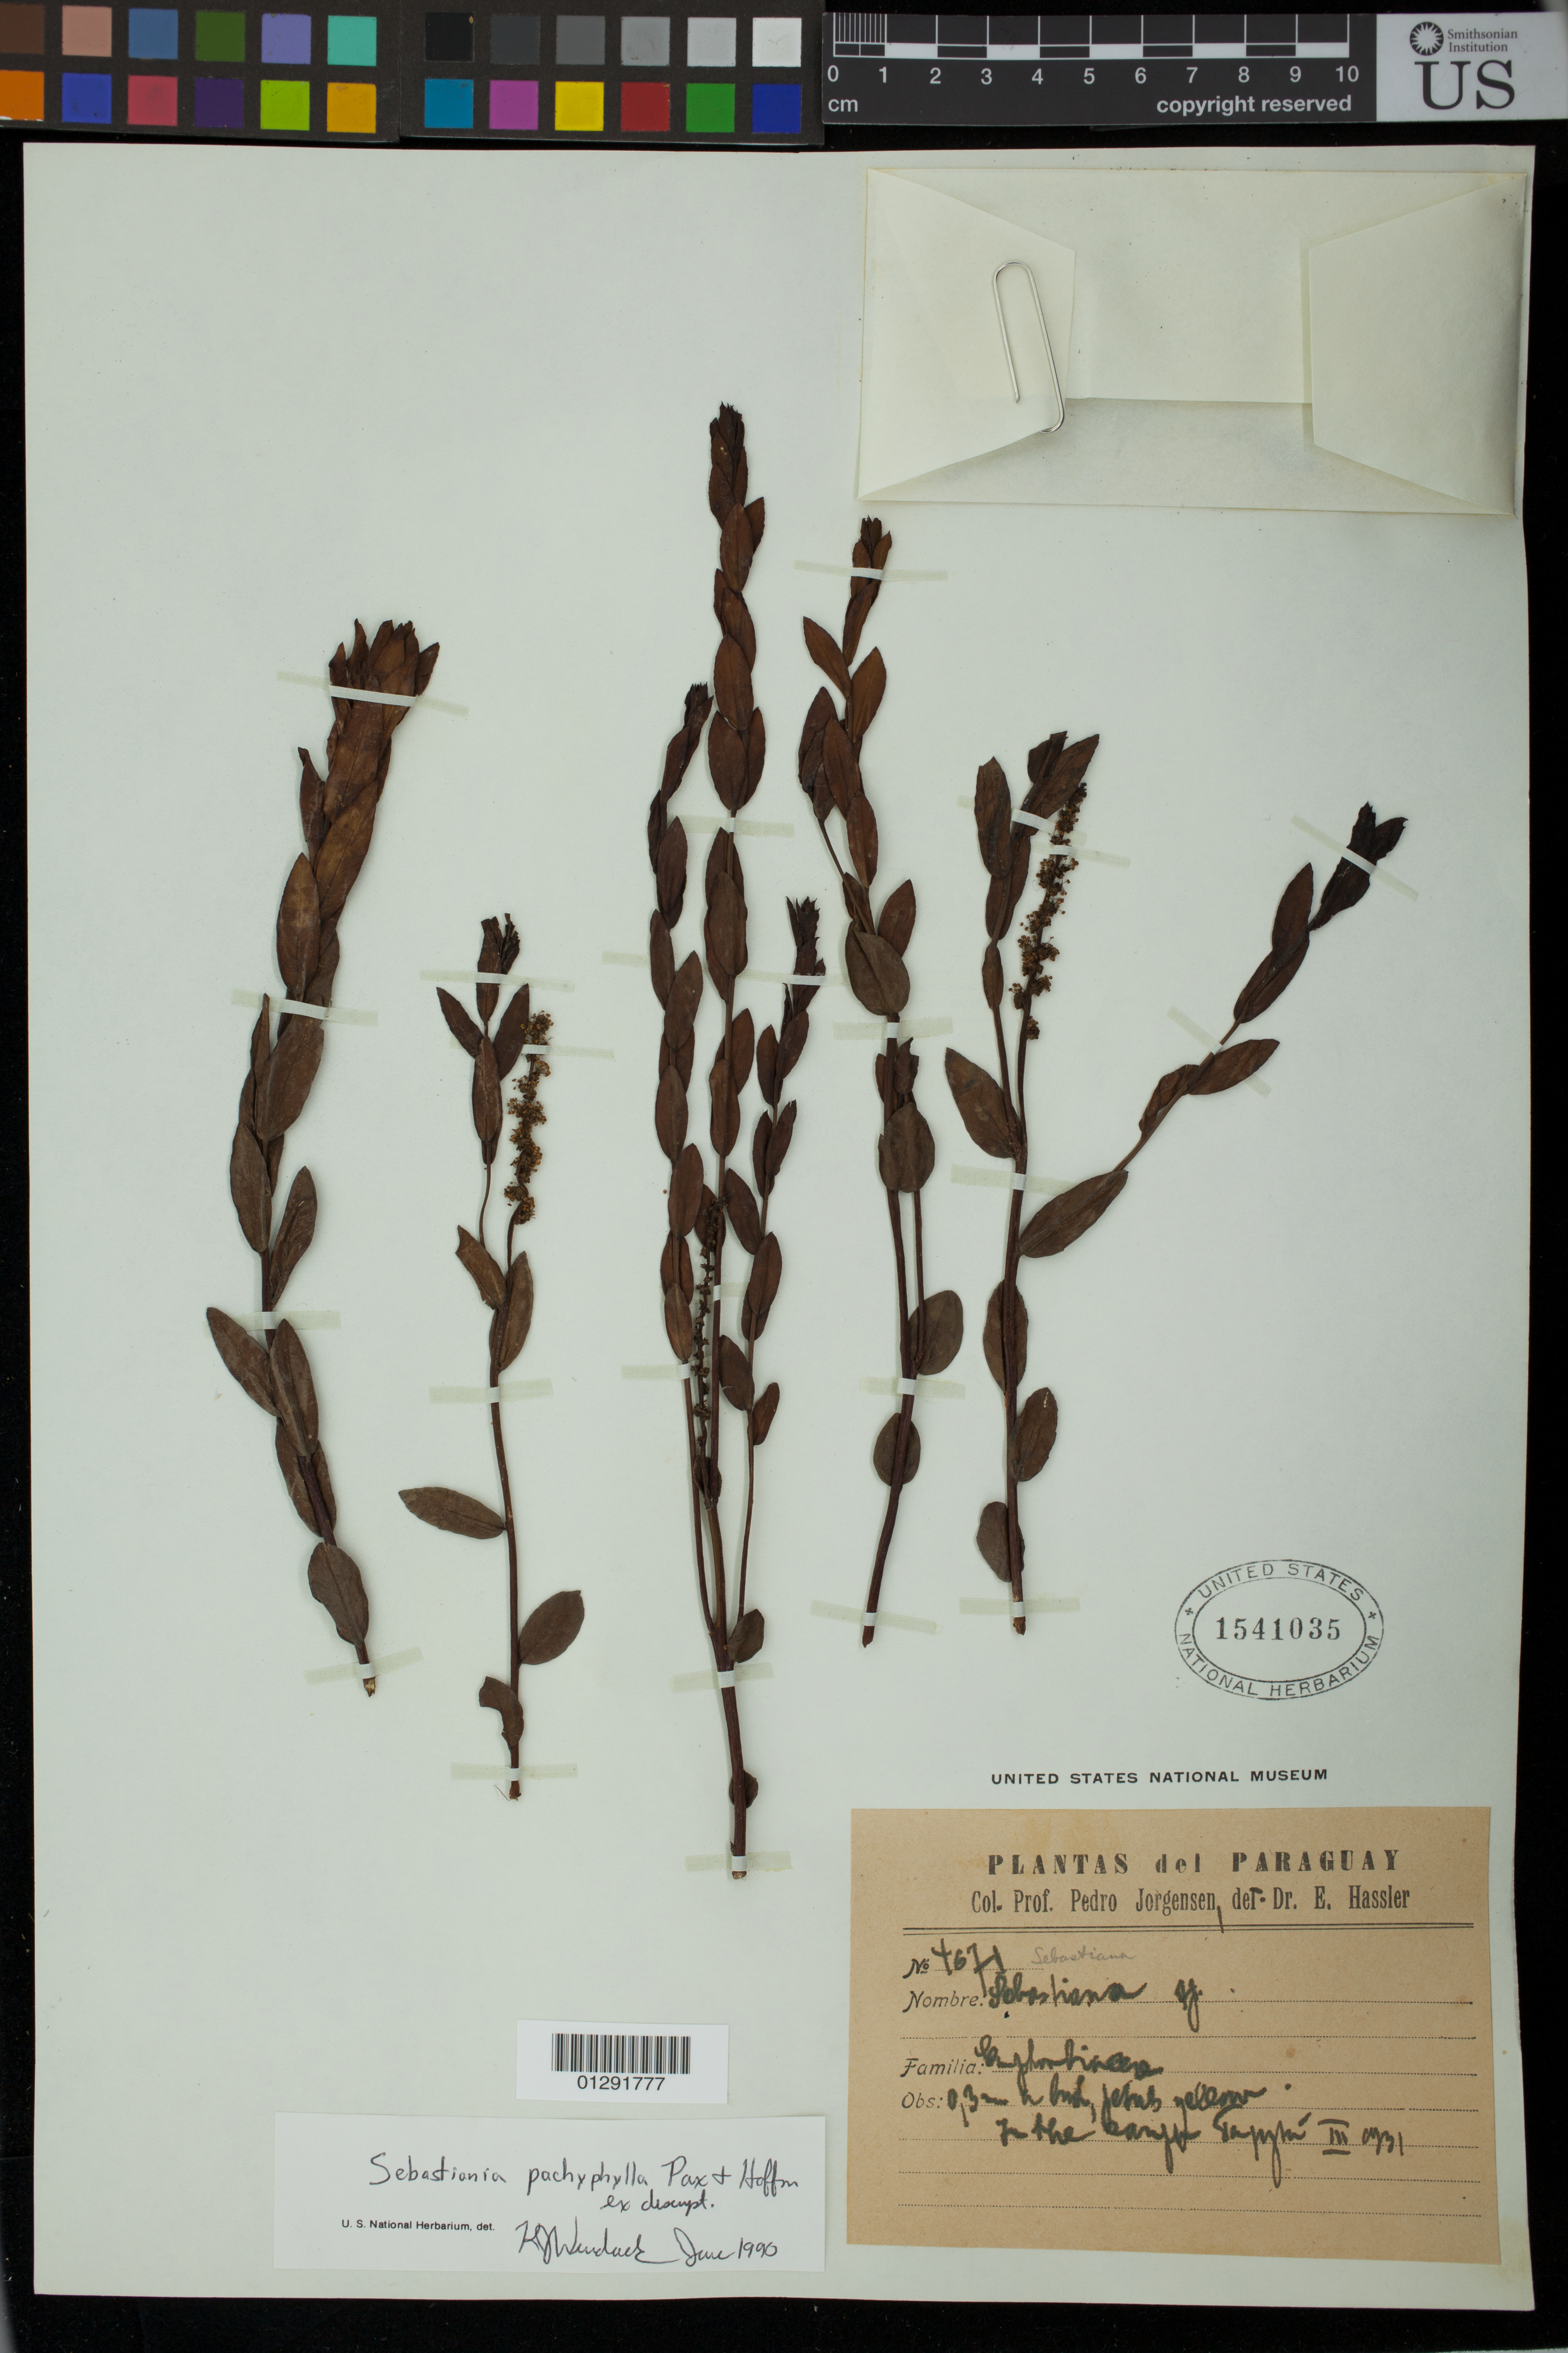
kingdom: Plantae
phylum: Tracheophyta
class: Magnoliopsida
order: Malpighiales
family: Euphorbiaceae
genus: Sebastiania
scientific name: Sebastiania pachyphylla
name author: Pax & K. Hoffm.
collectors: P. Jorgensen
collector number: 4671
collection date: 1931-03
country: Paraguay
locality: In the campo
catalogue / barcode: US 1541035